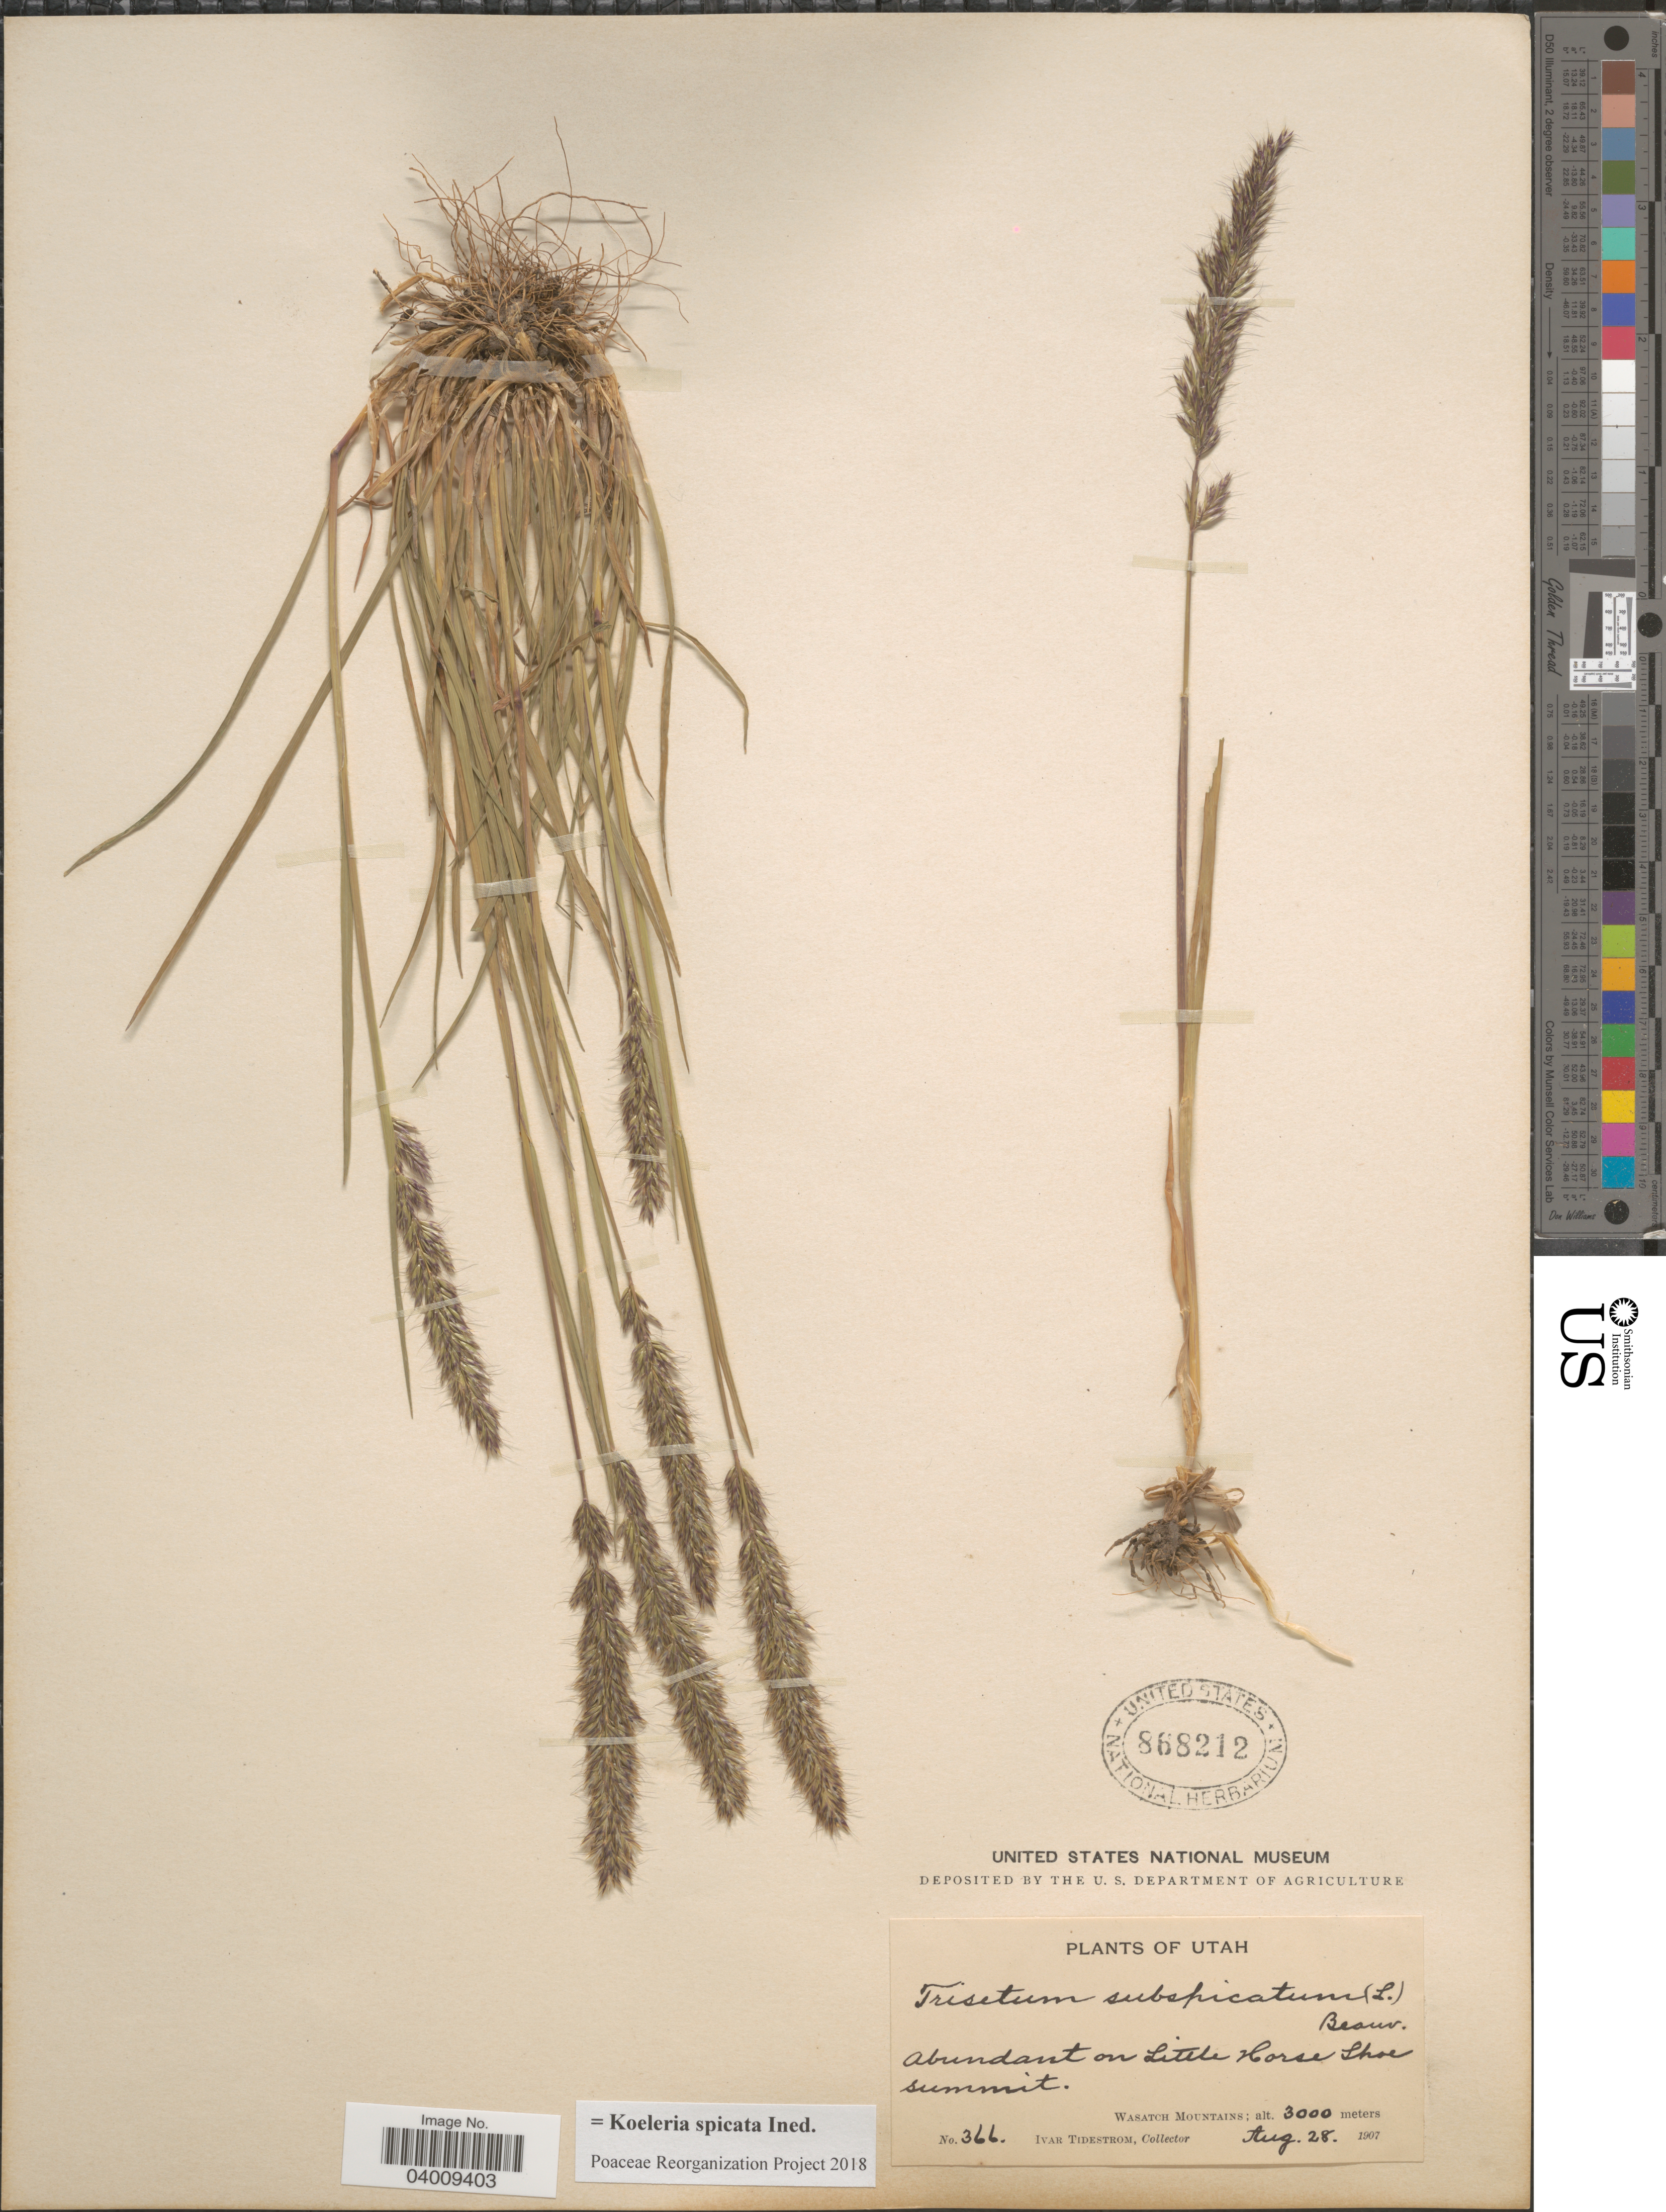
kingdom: Plantae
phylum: Tracheophyta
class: Liliopsida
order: Poales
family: Poaceae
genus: Koeleria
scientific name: Koeleria spicata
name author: (L.) Barberá et al.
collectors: I. F. Tidestrom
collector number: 366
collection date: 1907-08-28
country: United States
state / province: Utah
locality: On Little Horse Shoe summit. Wasatch Mountains.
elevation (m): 3000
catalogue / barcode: US 868212